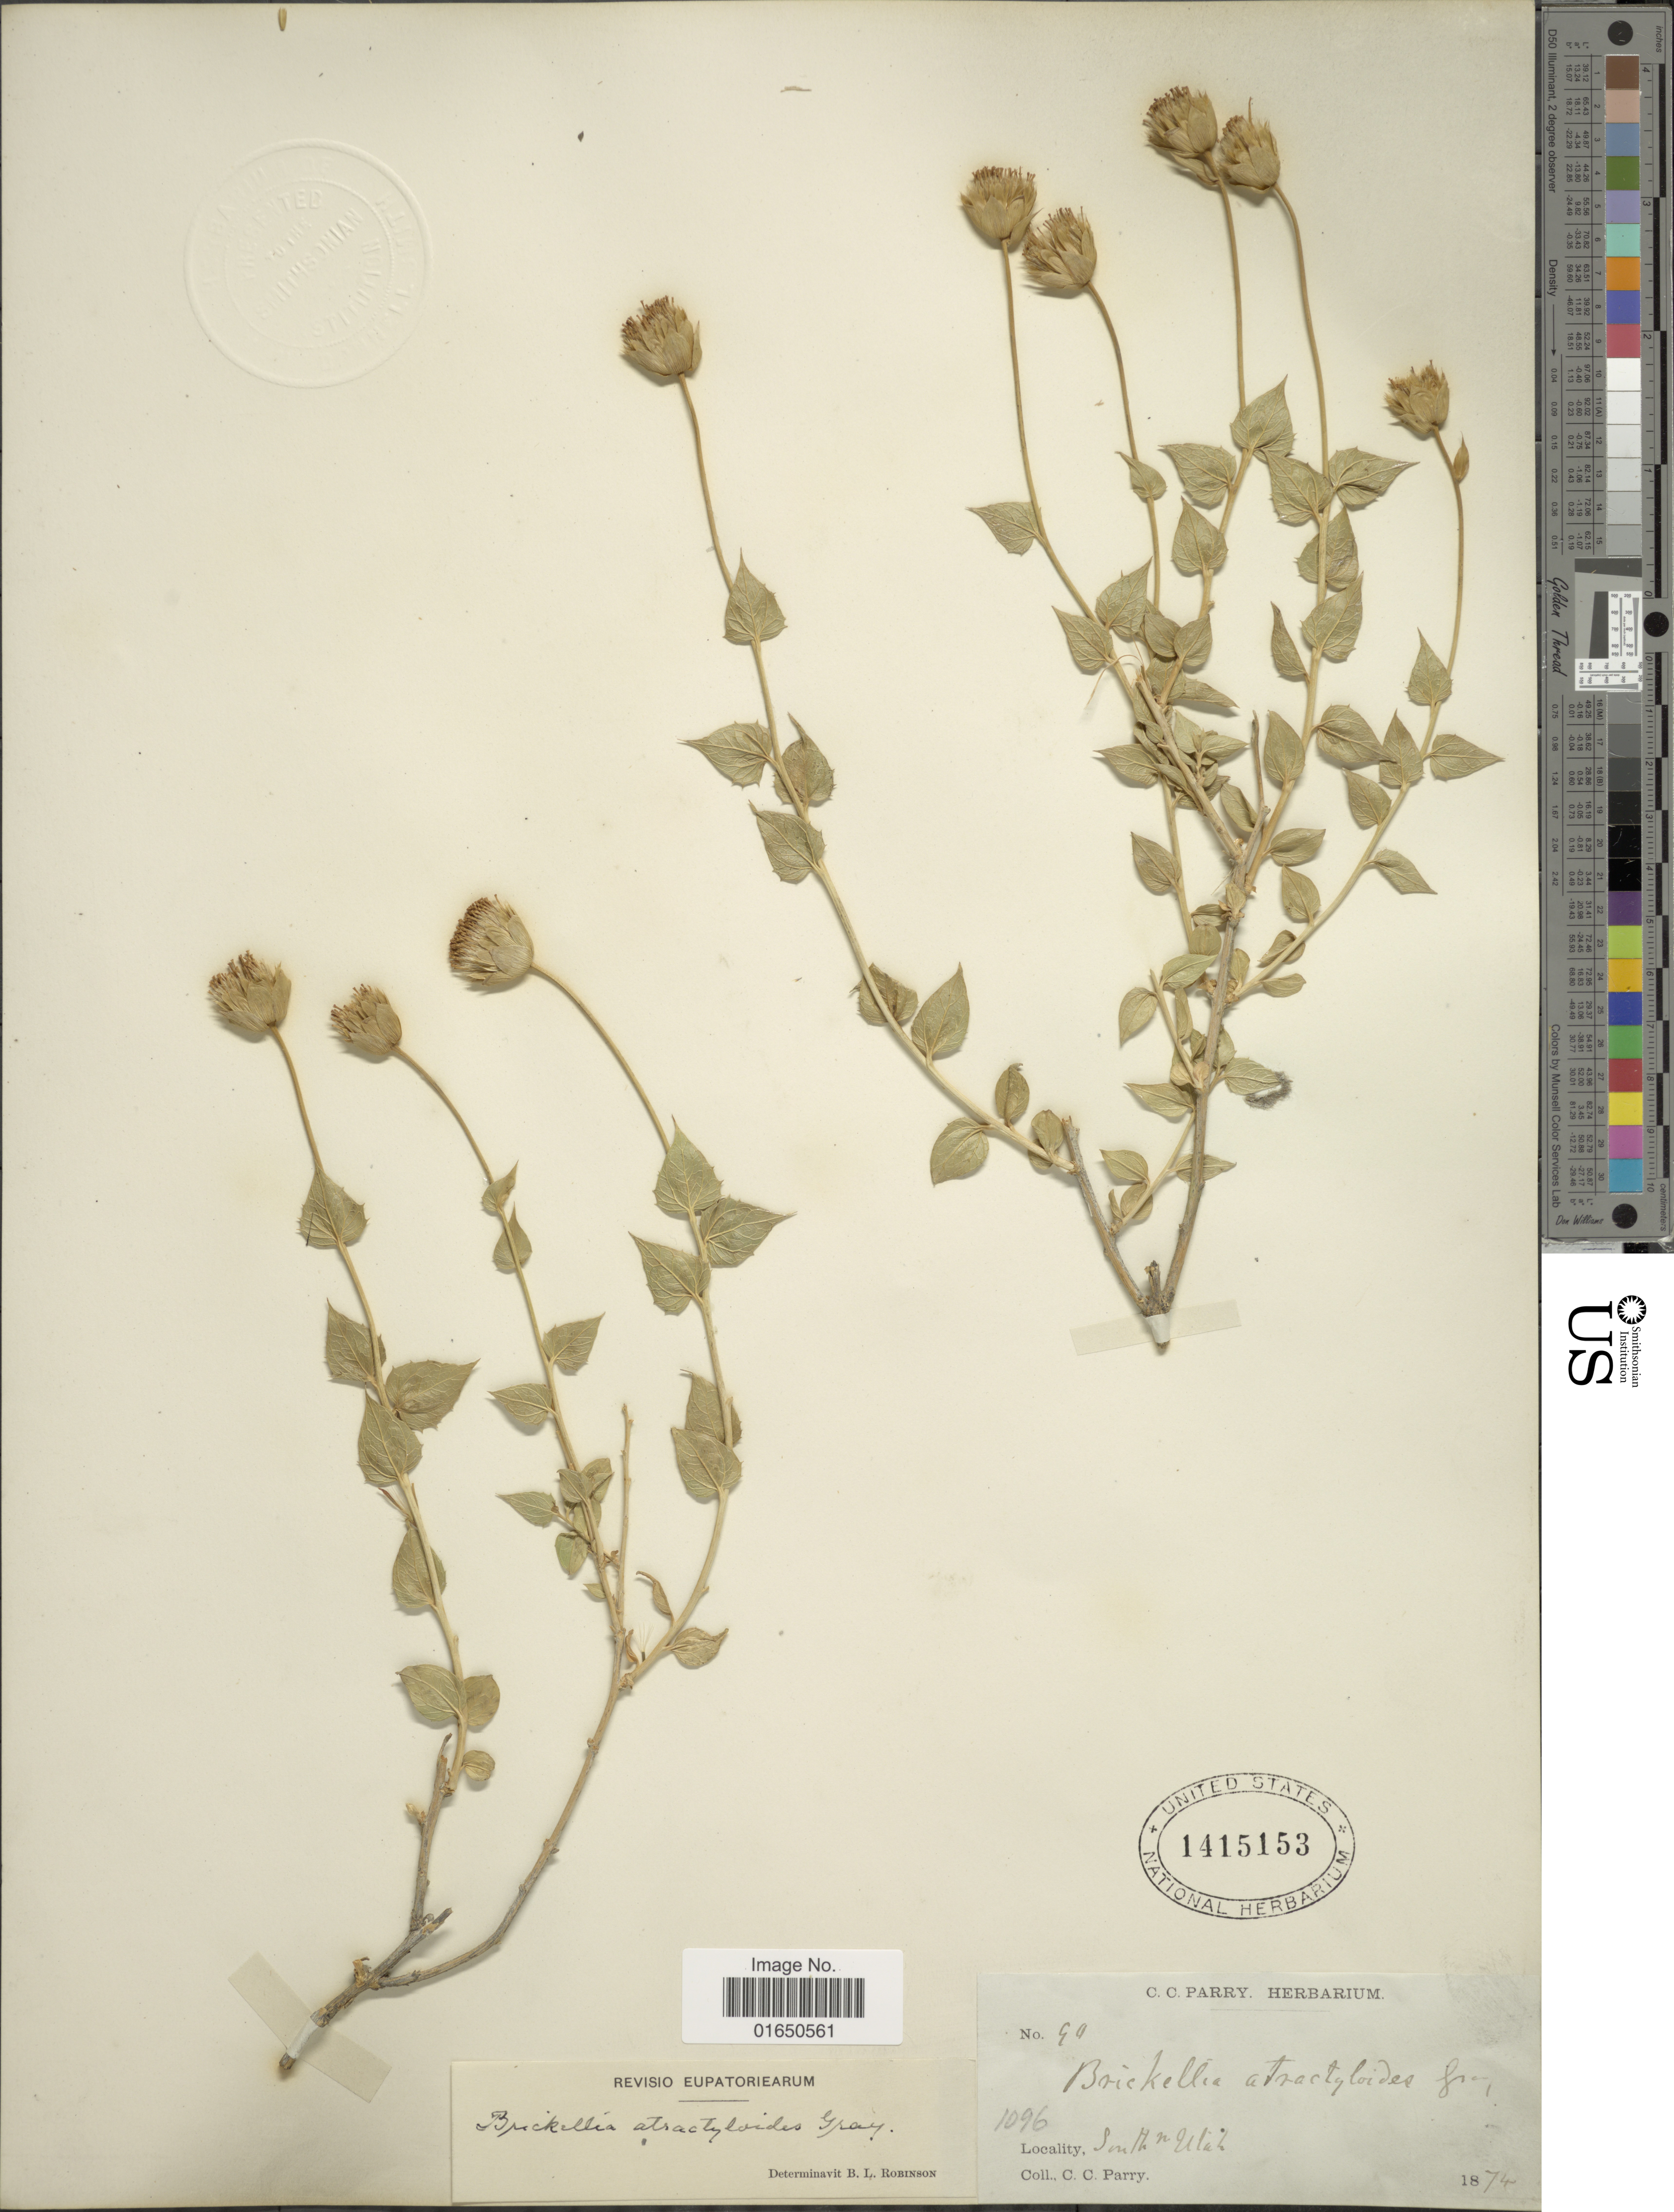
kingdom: Plantae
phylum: Tracheophyta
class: Magnoliopsida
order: Asterales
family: Asteraceae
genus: Brickellia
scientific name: Brickellia atractyloides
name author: A. Gray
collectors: C. C. Parry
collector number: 9a*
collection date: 1874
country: United States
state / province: Utah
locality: South n. Utah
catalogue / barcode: US 1415153